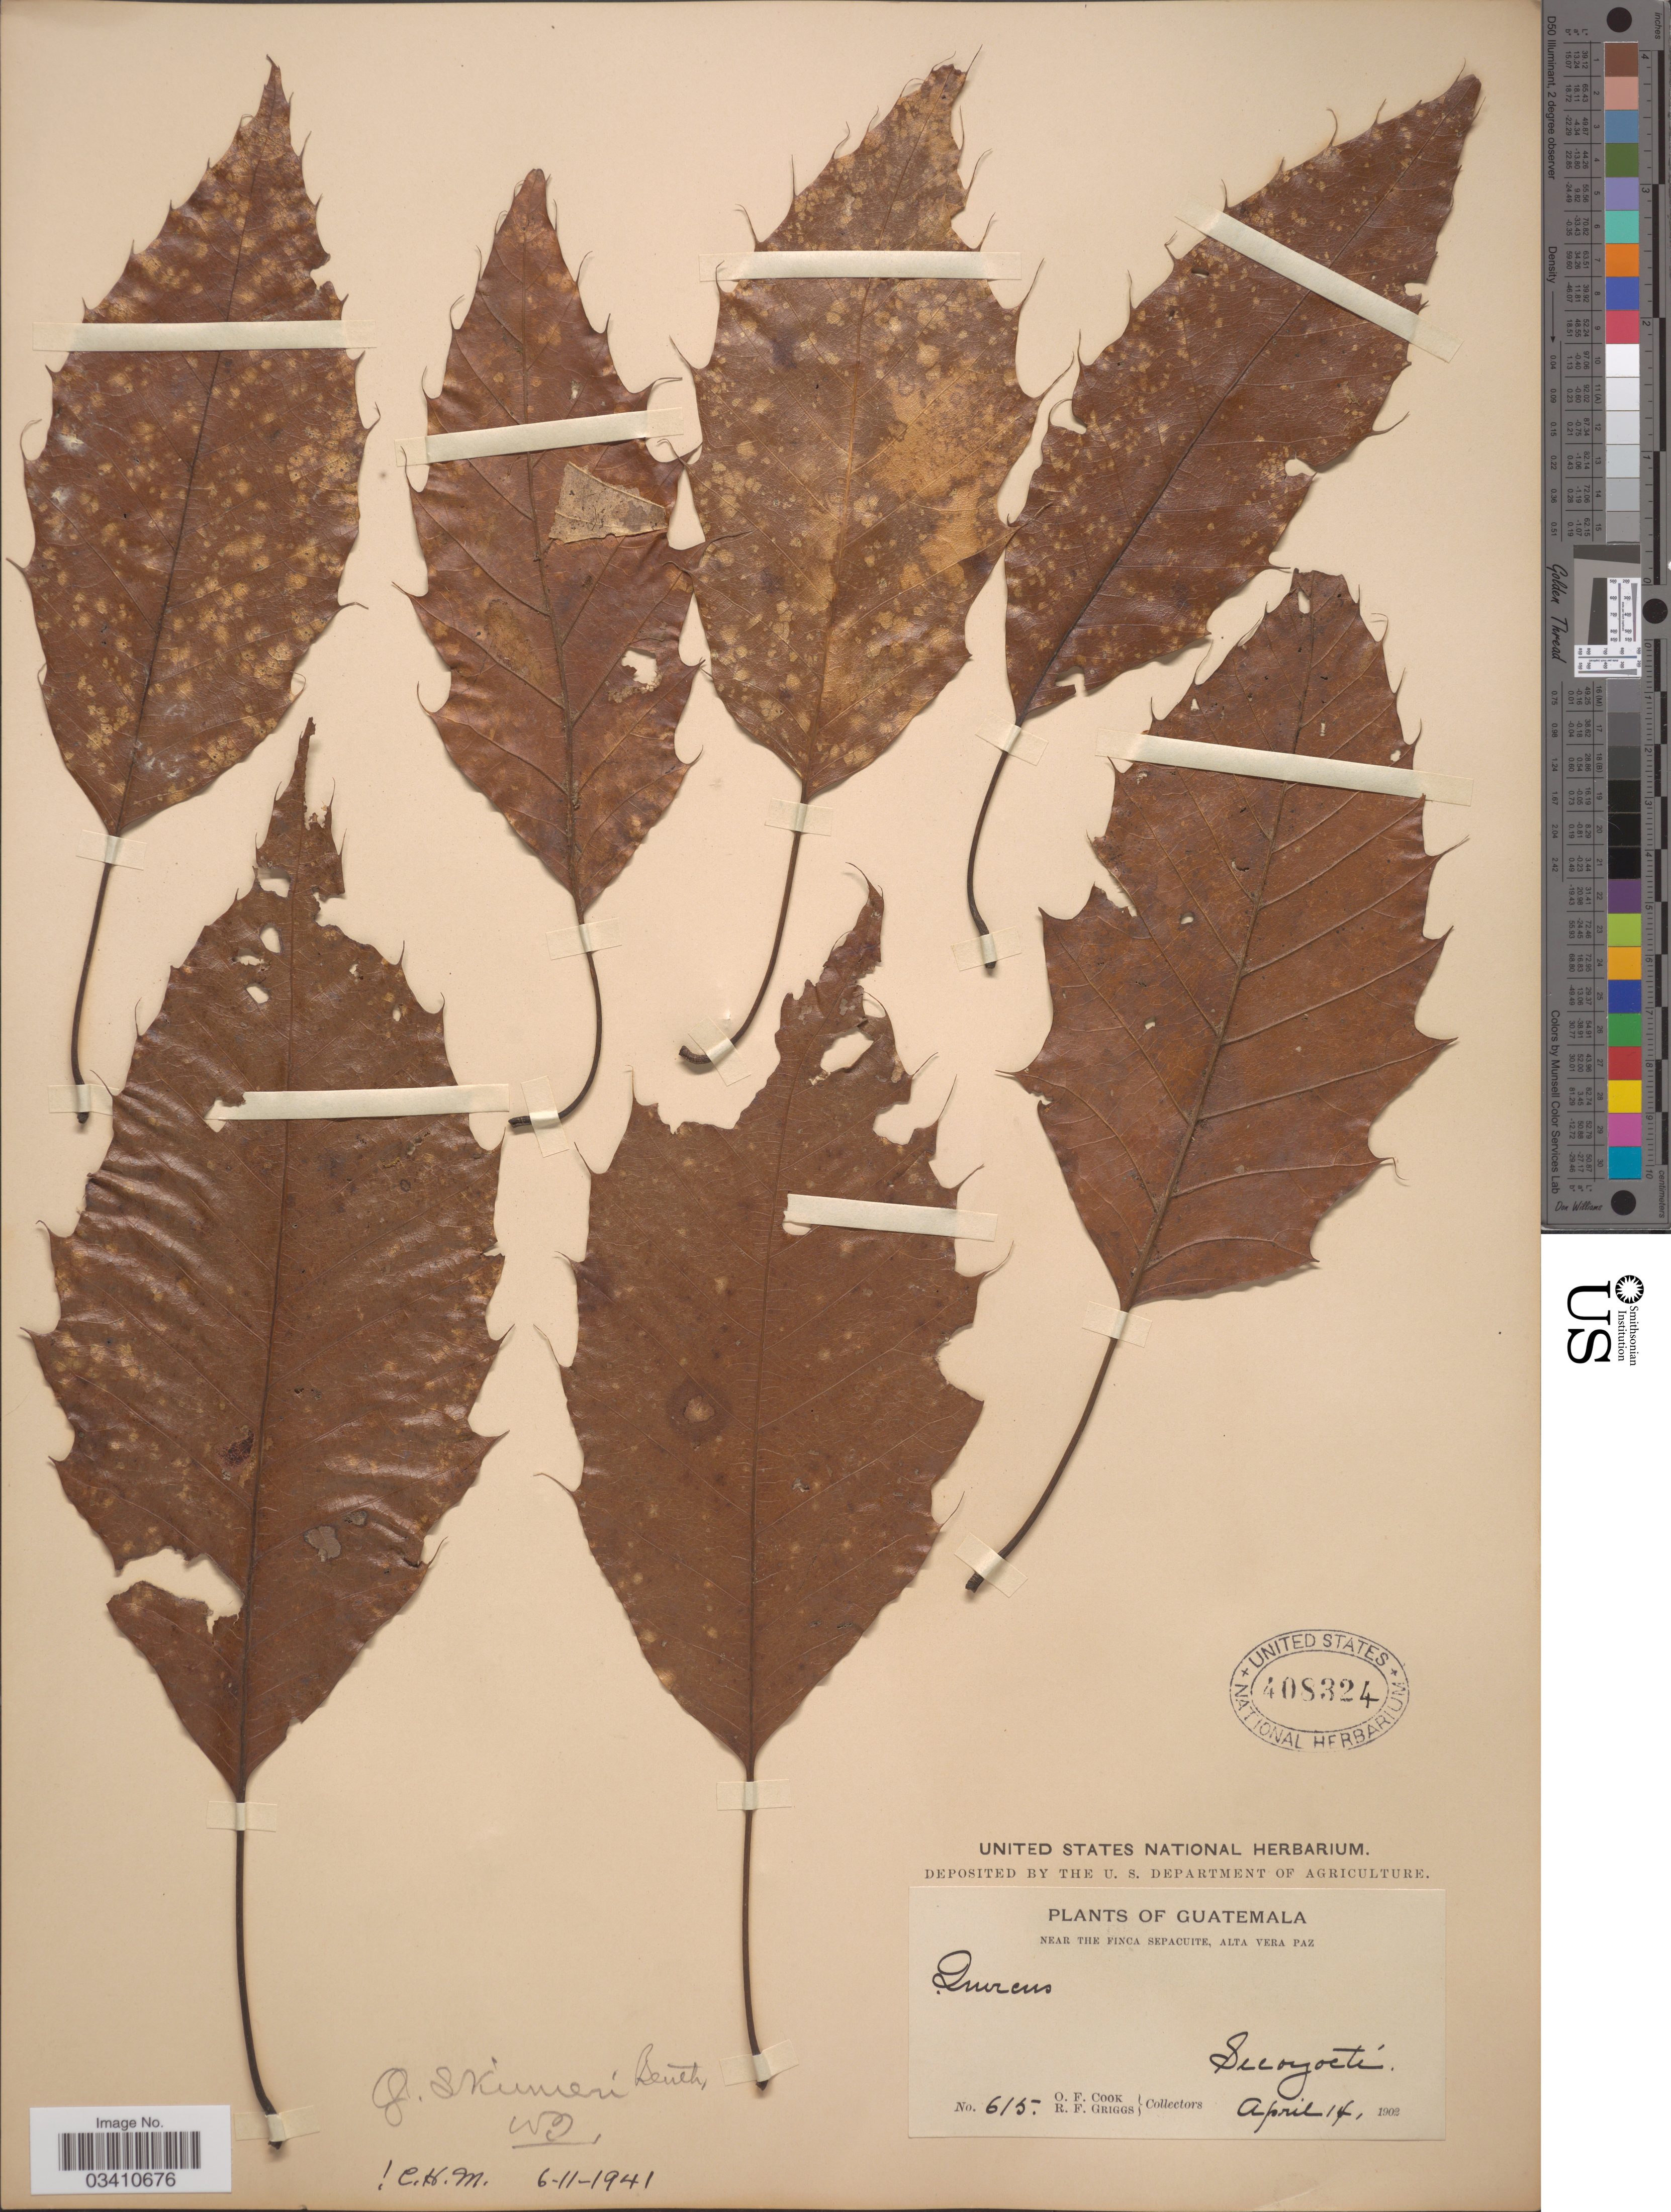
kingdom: Plantae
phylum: Tracheophyta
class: Magnoliopsida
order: Fagales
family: Fagaceae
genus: Quercus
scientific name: Quercus skinneri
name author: Benth.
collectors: O. F. Cook & R. F. Griggs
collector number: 615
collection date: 1902-04-14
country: Guatemala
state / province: Alta Verapaz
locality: Near the Finca Sepacuite. Secoyocté.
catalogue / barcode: US 408324